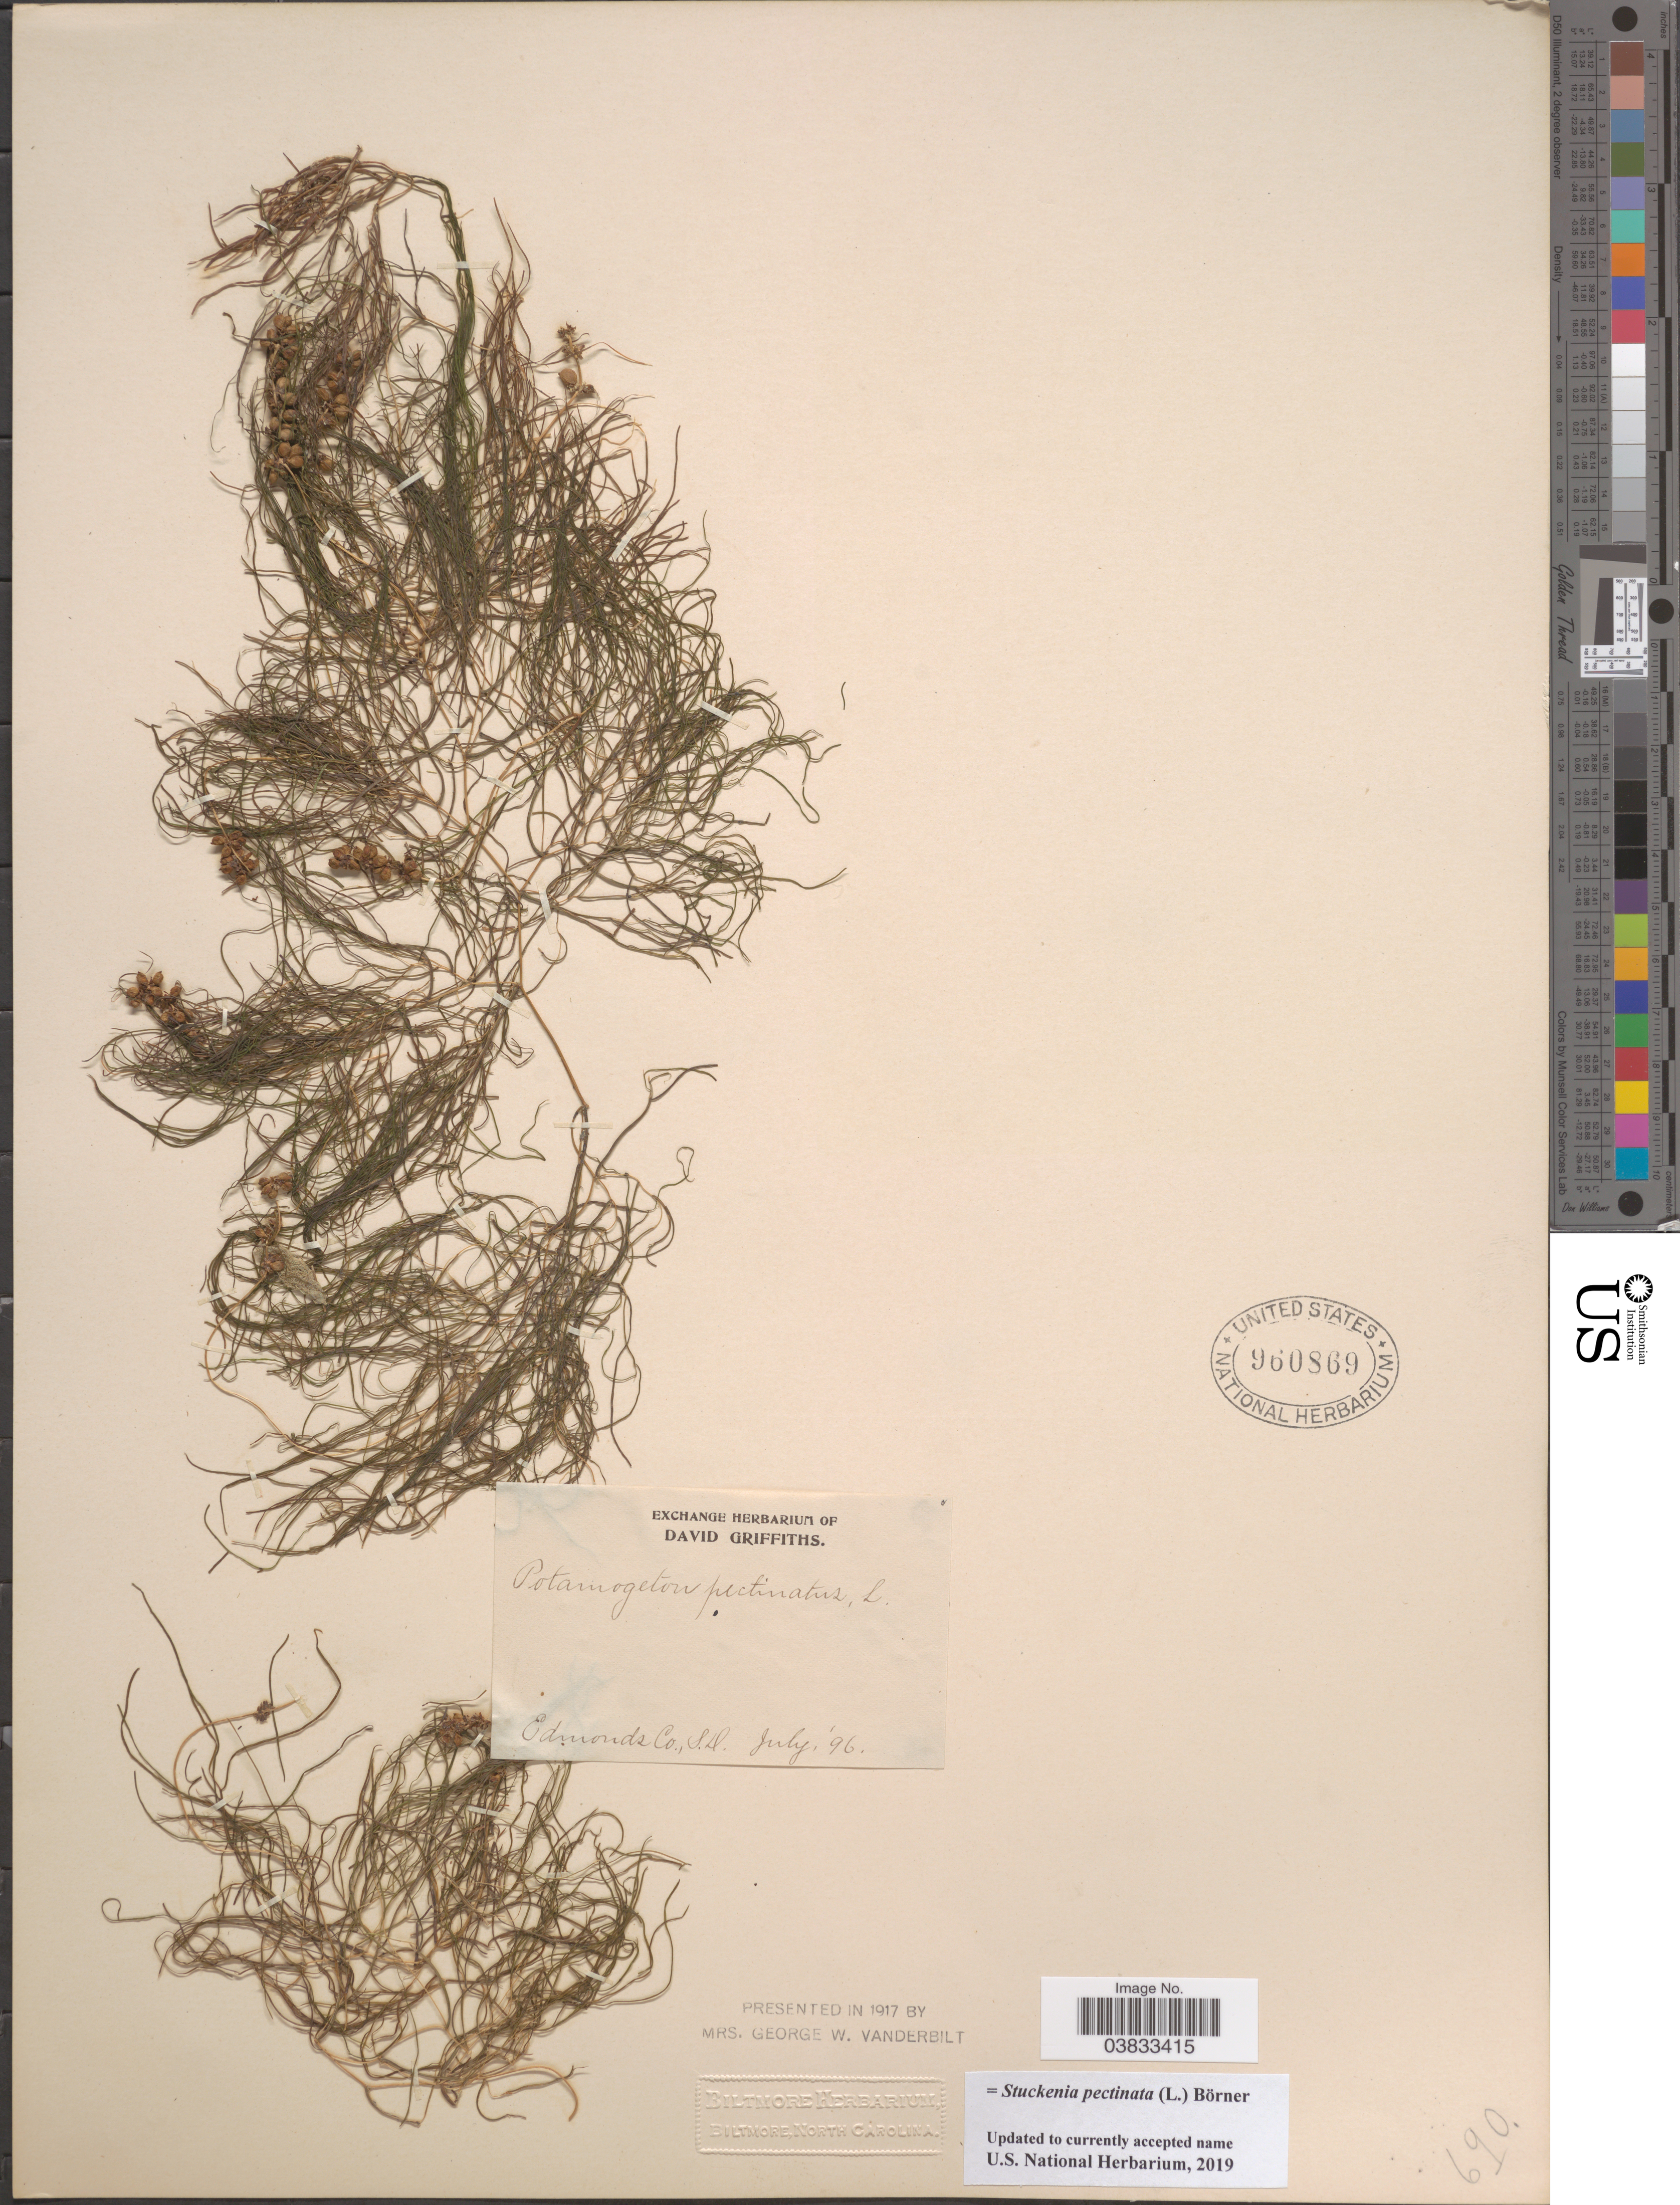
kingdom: Plantae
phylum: Tracheophyta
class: Liliopsida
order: Alismatales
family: Potamogetonaceae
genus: Stuckenia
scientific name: Stuckenia pectinata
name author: (L.) Börner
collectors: ex herb. David Griffiths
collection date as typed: Transcribed d/m/y: /7/96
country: United States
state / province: South Dakota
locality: Edmonds Co.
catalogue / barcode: US 960869